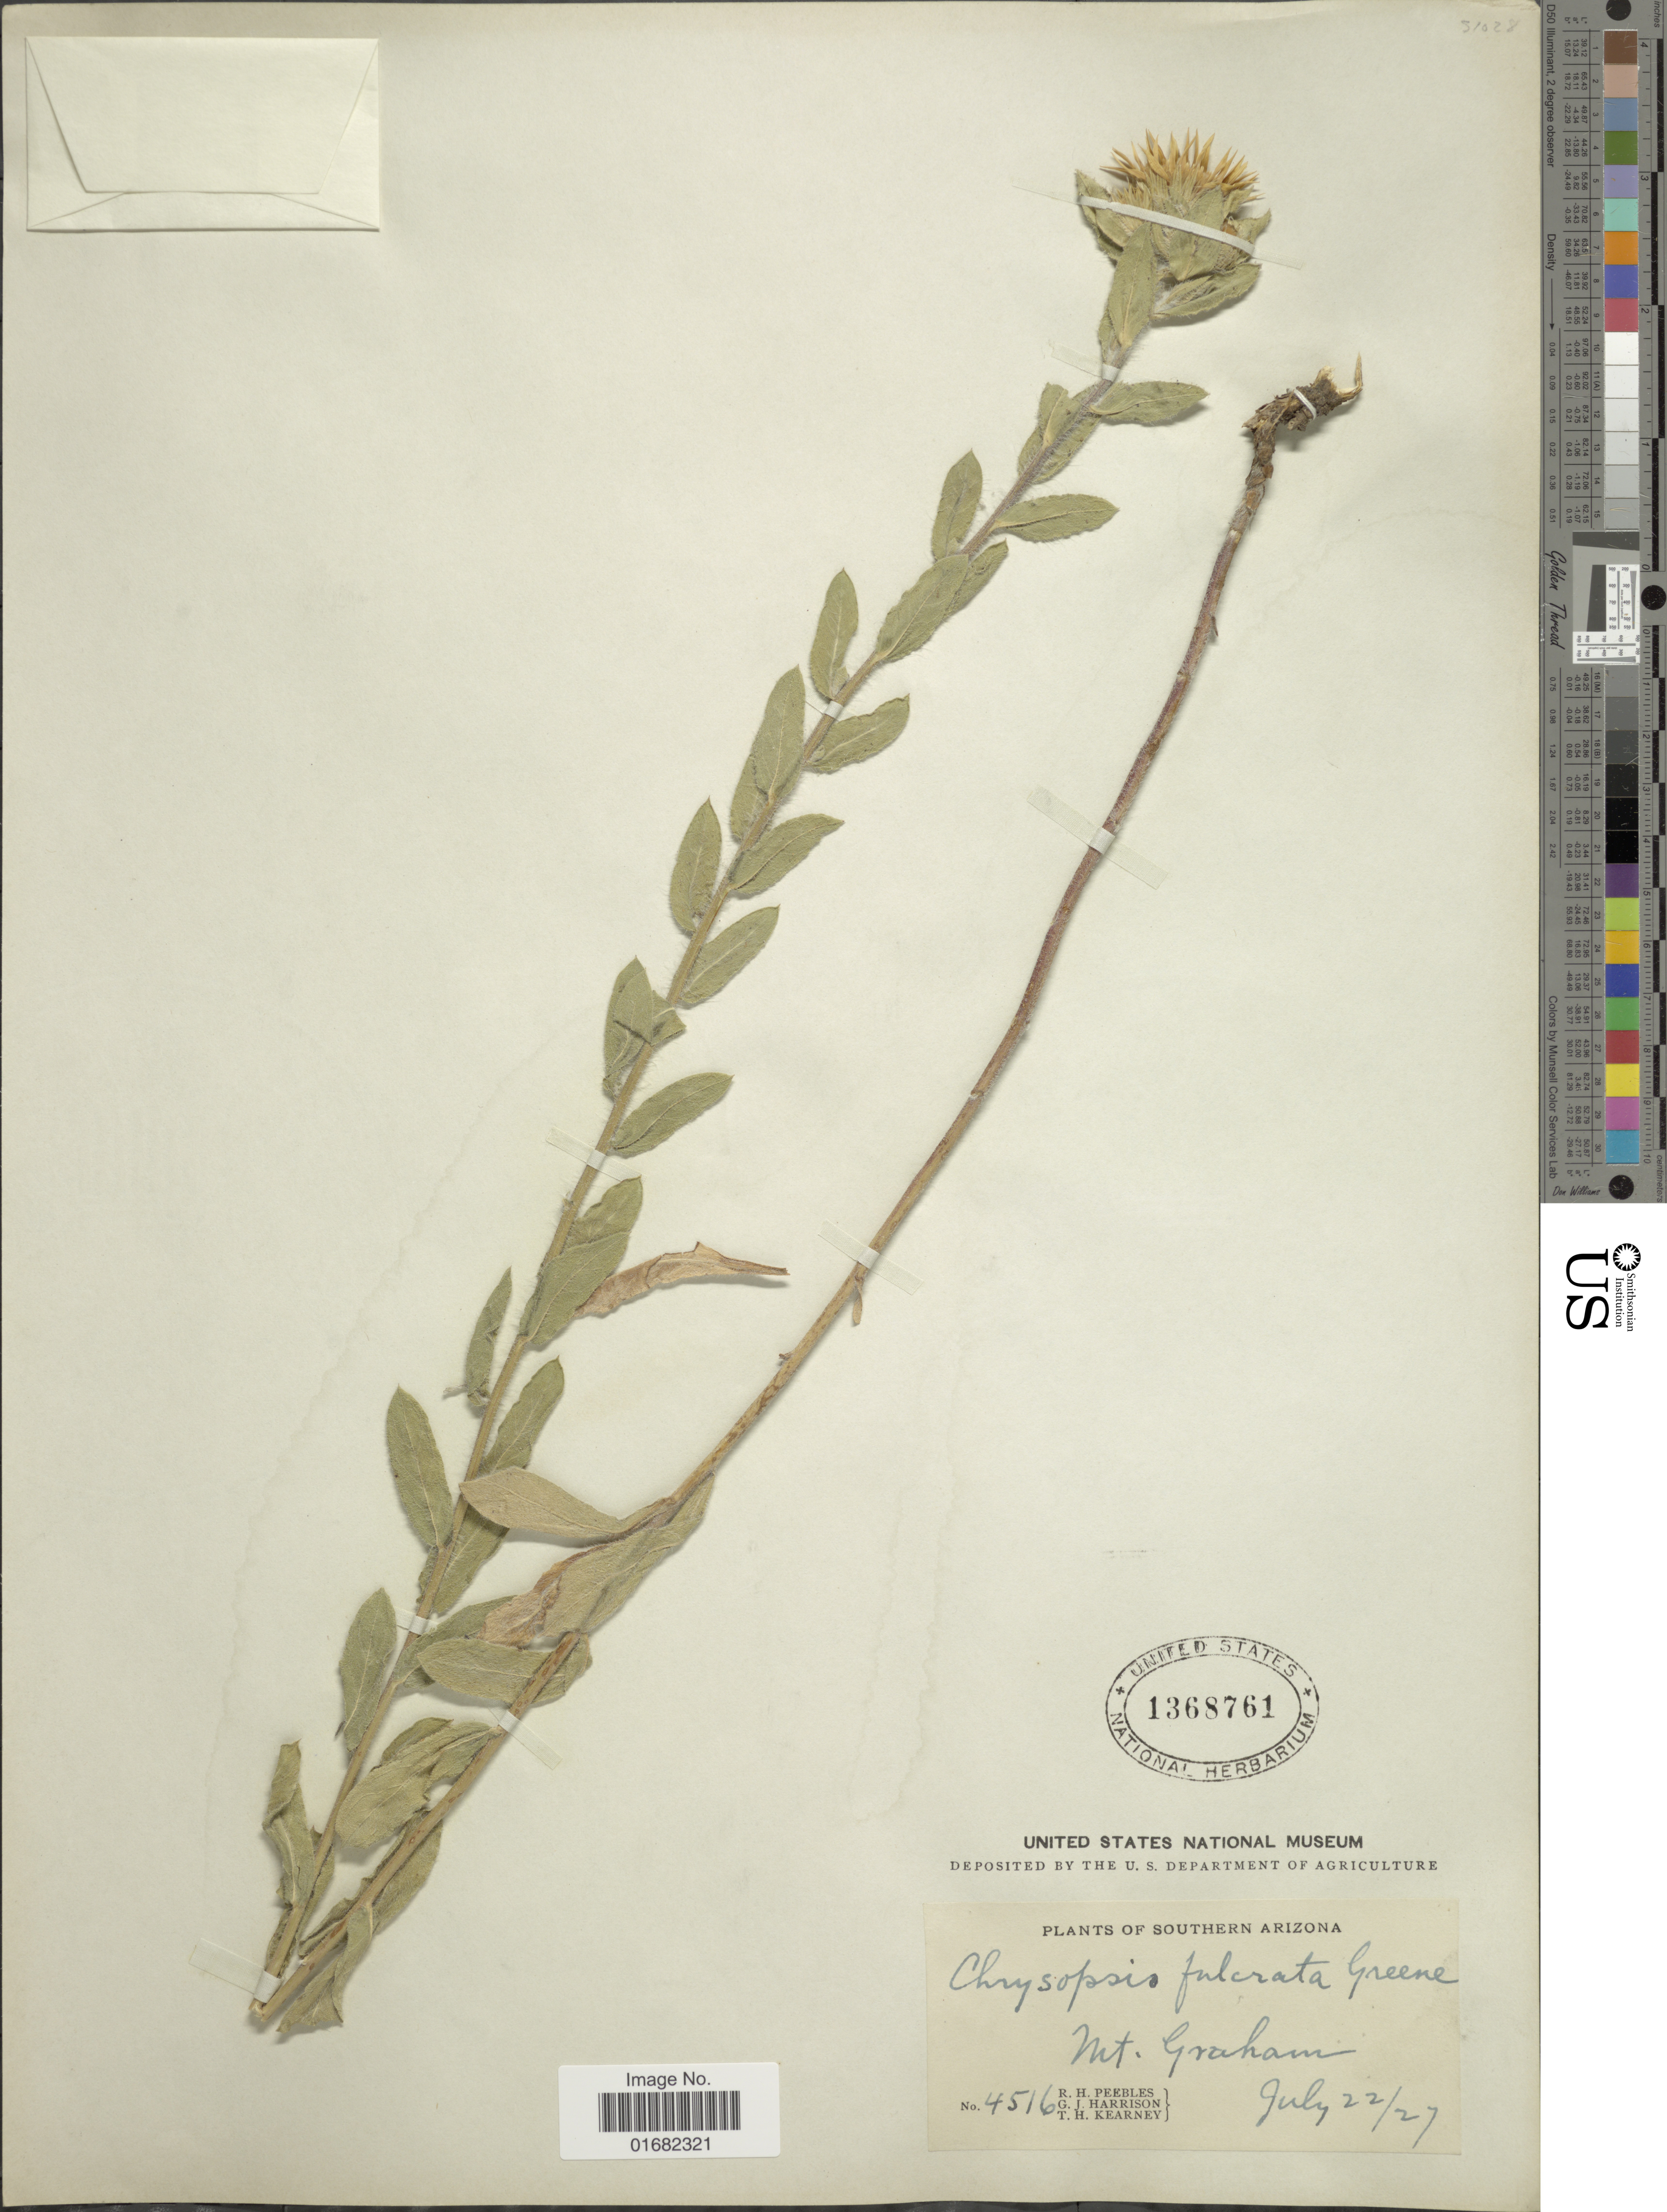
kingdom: Plantae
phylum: Tracheophyta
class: Magnoliopsida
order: Asterales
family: Asteraceae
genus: Heterotheca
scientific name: Heterotheca fulcrata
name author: (Greene) Shinners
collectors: R. H. Peebles, G. J. Harrison & T. H. Kearney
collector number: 4516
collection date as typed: Transcribed d/m/y: 22/7/27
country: United States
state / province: Arizona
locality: Southern Arizona. Mt. Graham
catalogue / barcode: US 1368761